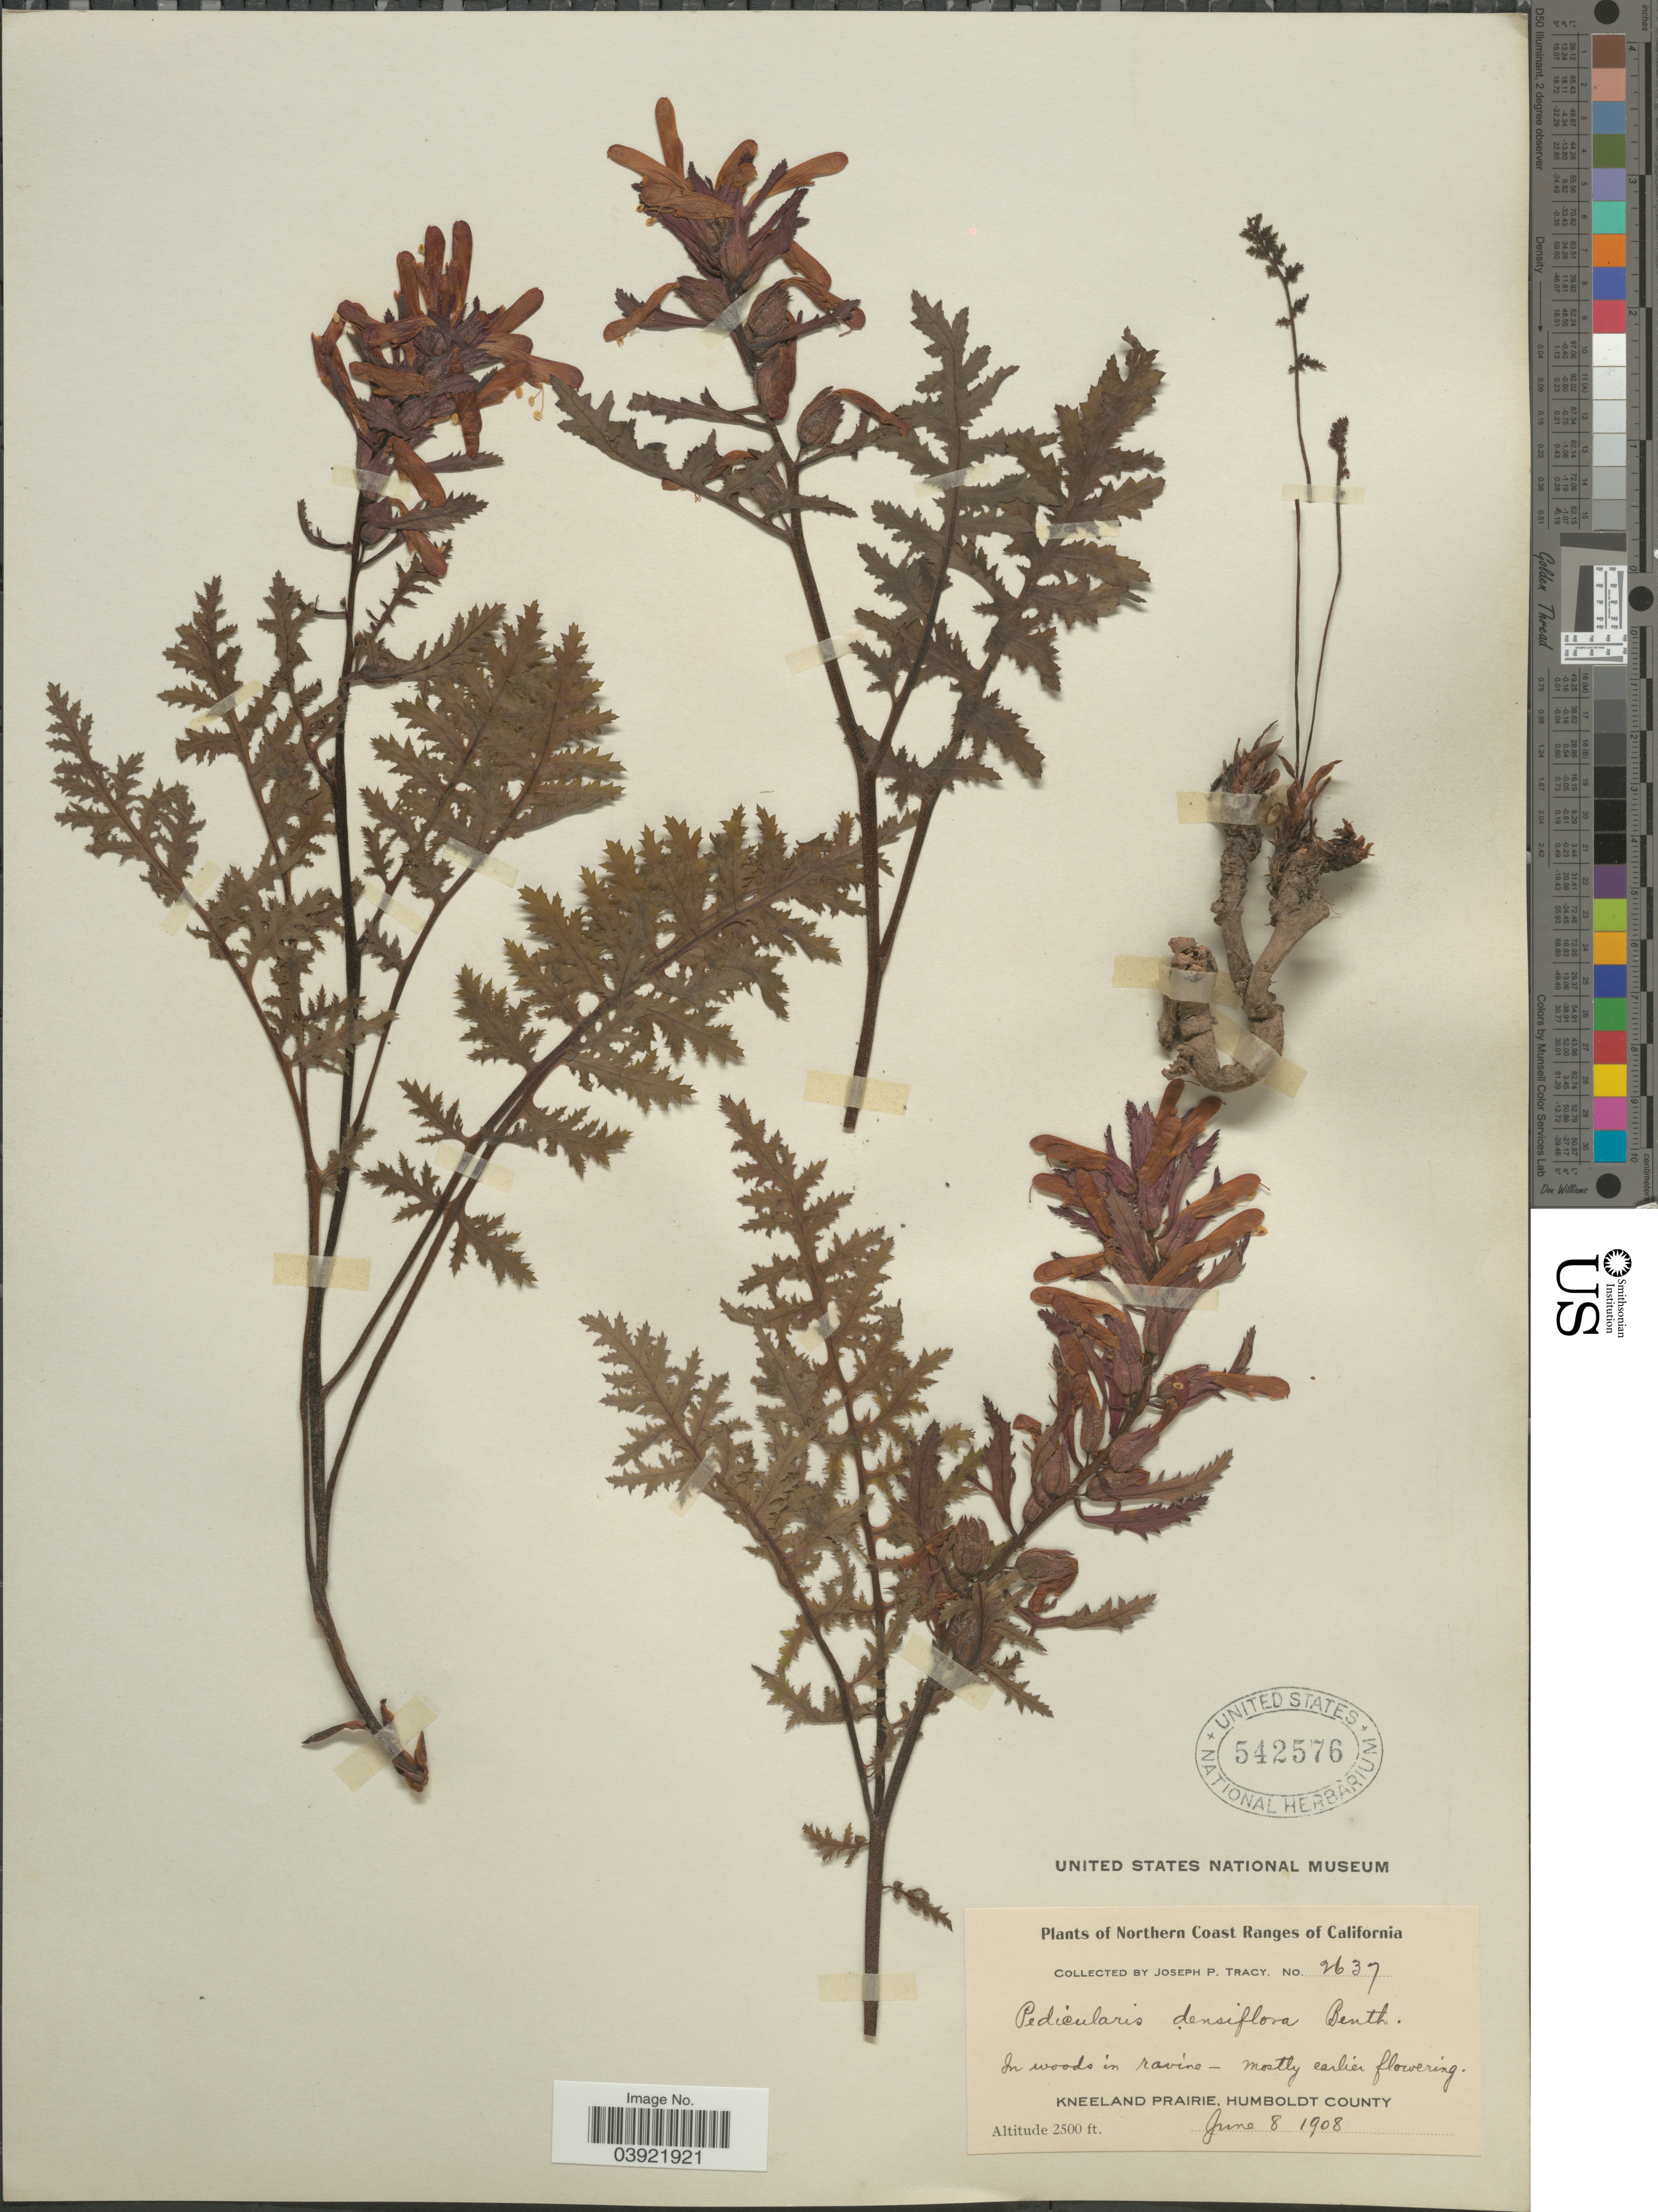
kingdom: Plantae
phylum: Tracheophyta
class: Magnoliopsida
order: Lamiales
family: Orobanchaceae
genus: Pedicularis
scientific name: Pedicularis densiflora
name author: Benth.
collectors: J. Tracy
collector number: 2637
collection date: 1908-06-08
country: United States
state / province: California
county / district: Humboldt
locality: Northern Coast Ranges. Kneeland Prairie, Humboldt County.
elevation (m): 762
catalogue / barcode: US 542576